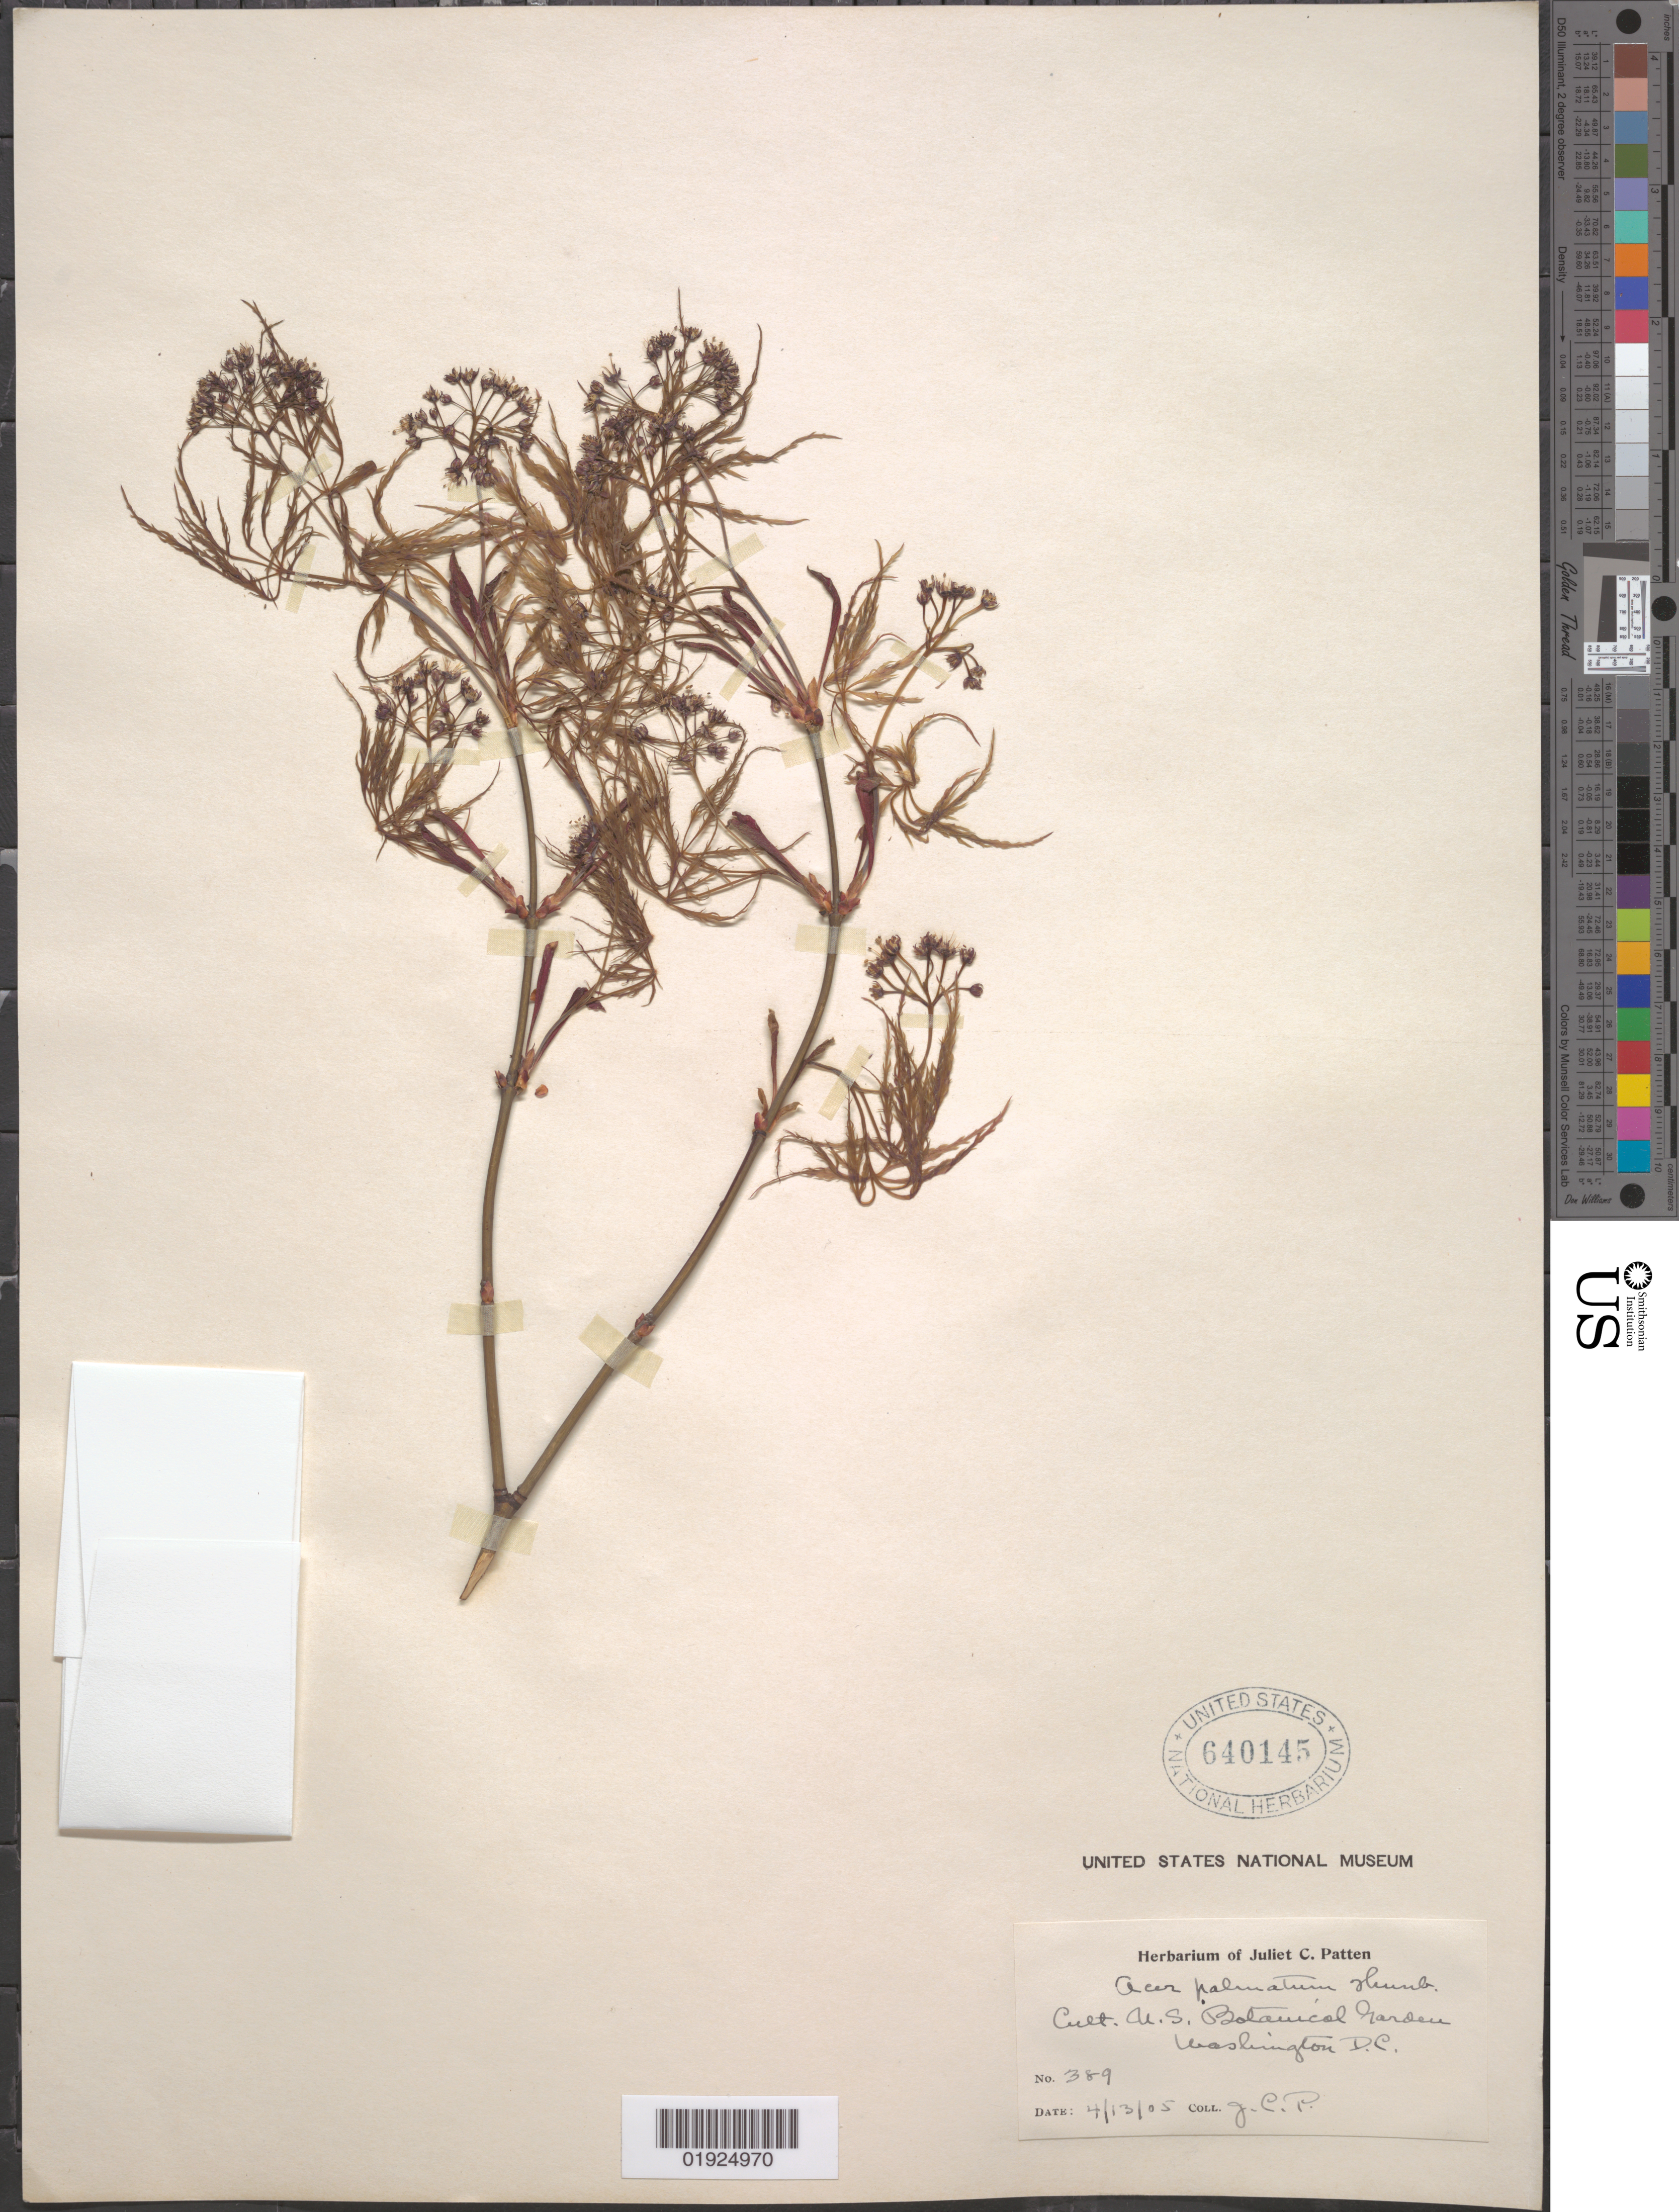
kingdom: Plantae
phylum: Tracheophyta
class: Magnoliopsida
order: Sapindales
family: Sapindaceae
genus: Acer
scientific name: Acer palmatum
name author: Thunb.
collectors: J. Patten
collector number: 389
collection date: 1905-04-13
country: United States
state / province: District of Columbia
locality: U.S. Botanical Garden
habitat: Garden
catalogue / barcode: US 640145